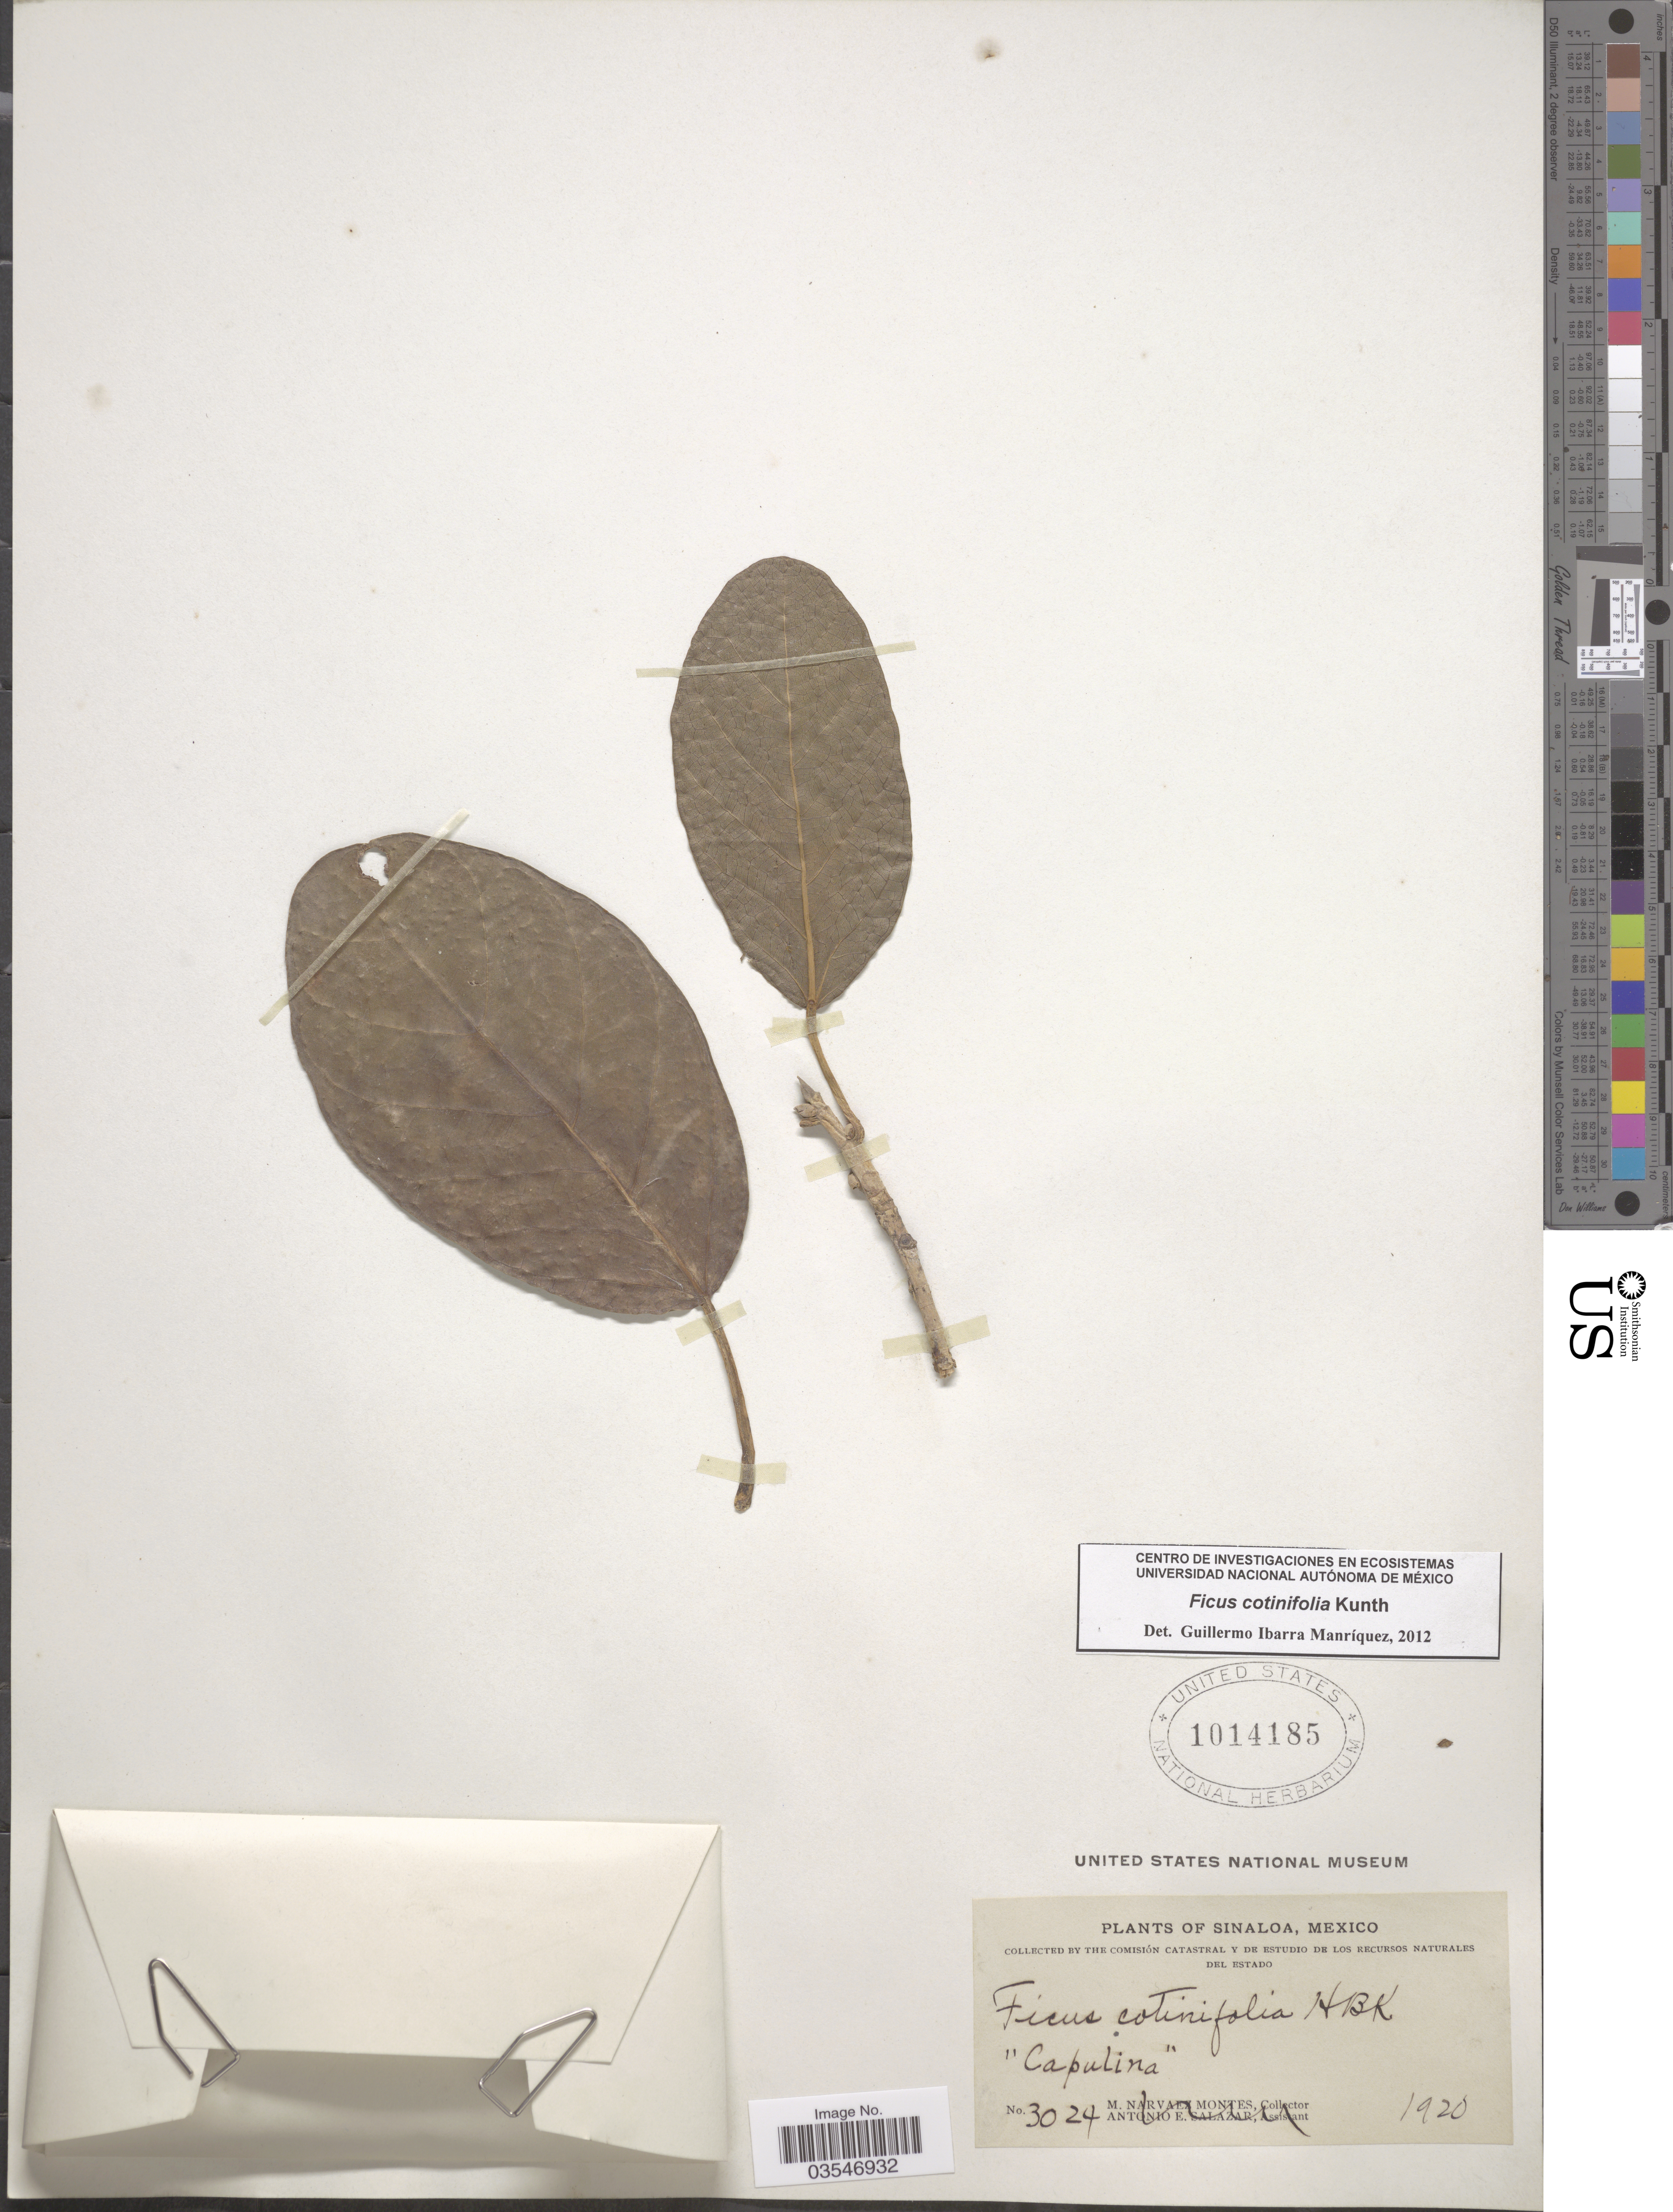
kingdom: Plantae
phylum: Tracheophyta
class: Magnoliopsida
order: Rosales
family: Moraceae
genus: Ficus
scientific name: Ficus cotinifolia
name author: Kunth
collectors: Comisión Catastral & Estudio de los Recursos Naturales del Estado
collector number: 3024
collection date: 1920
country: Mexico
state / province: Sinaloa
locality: Capulina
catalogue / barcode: US 1014185